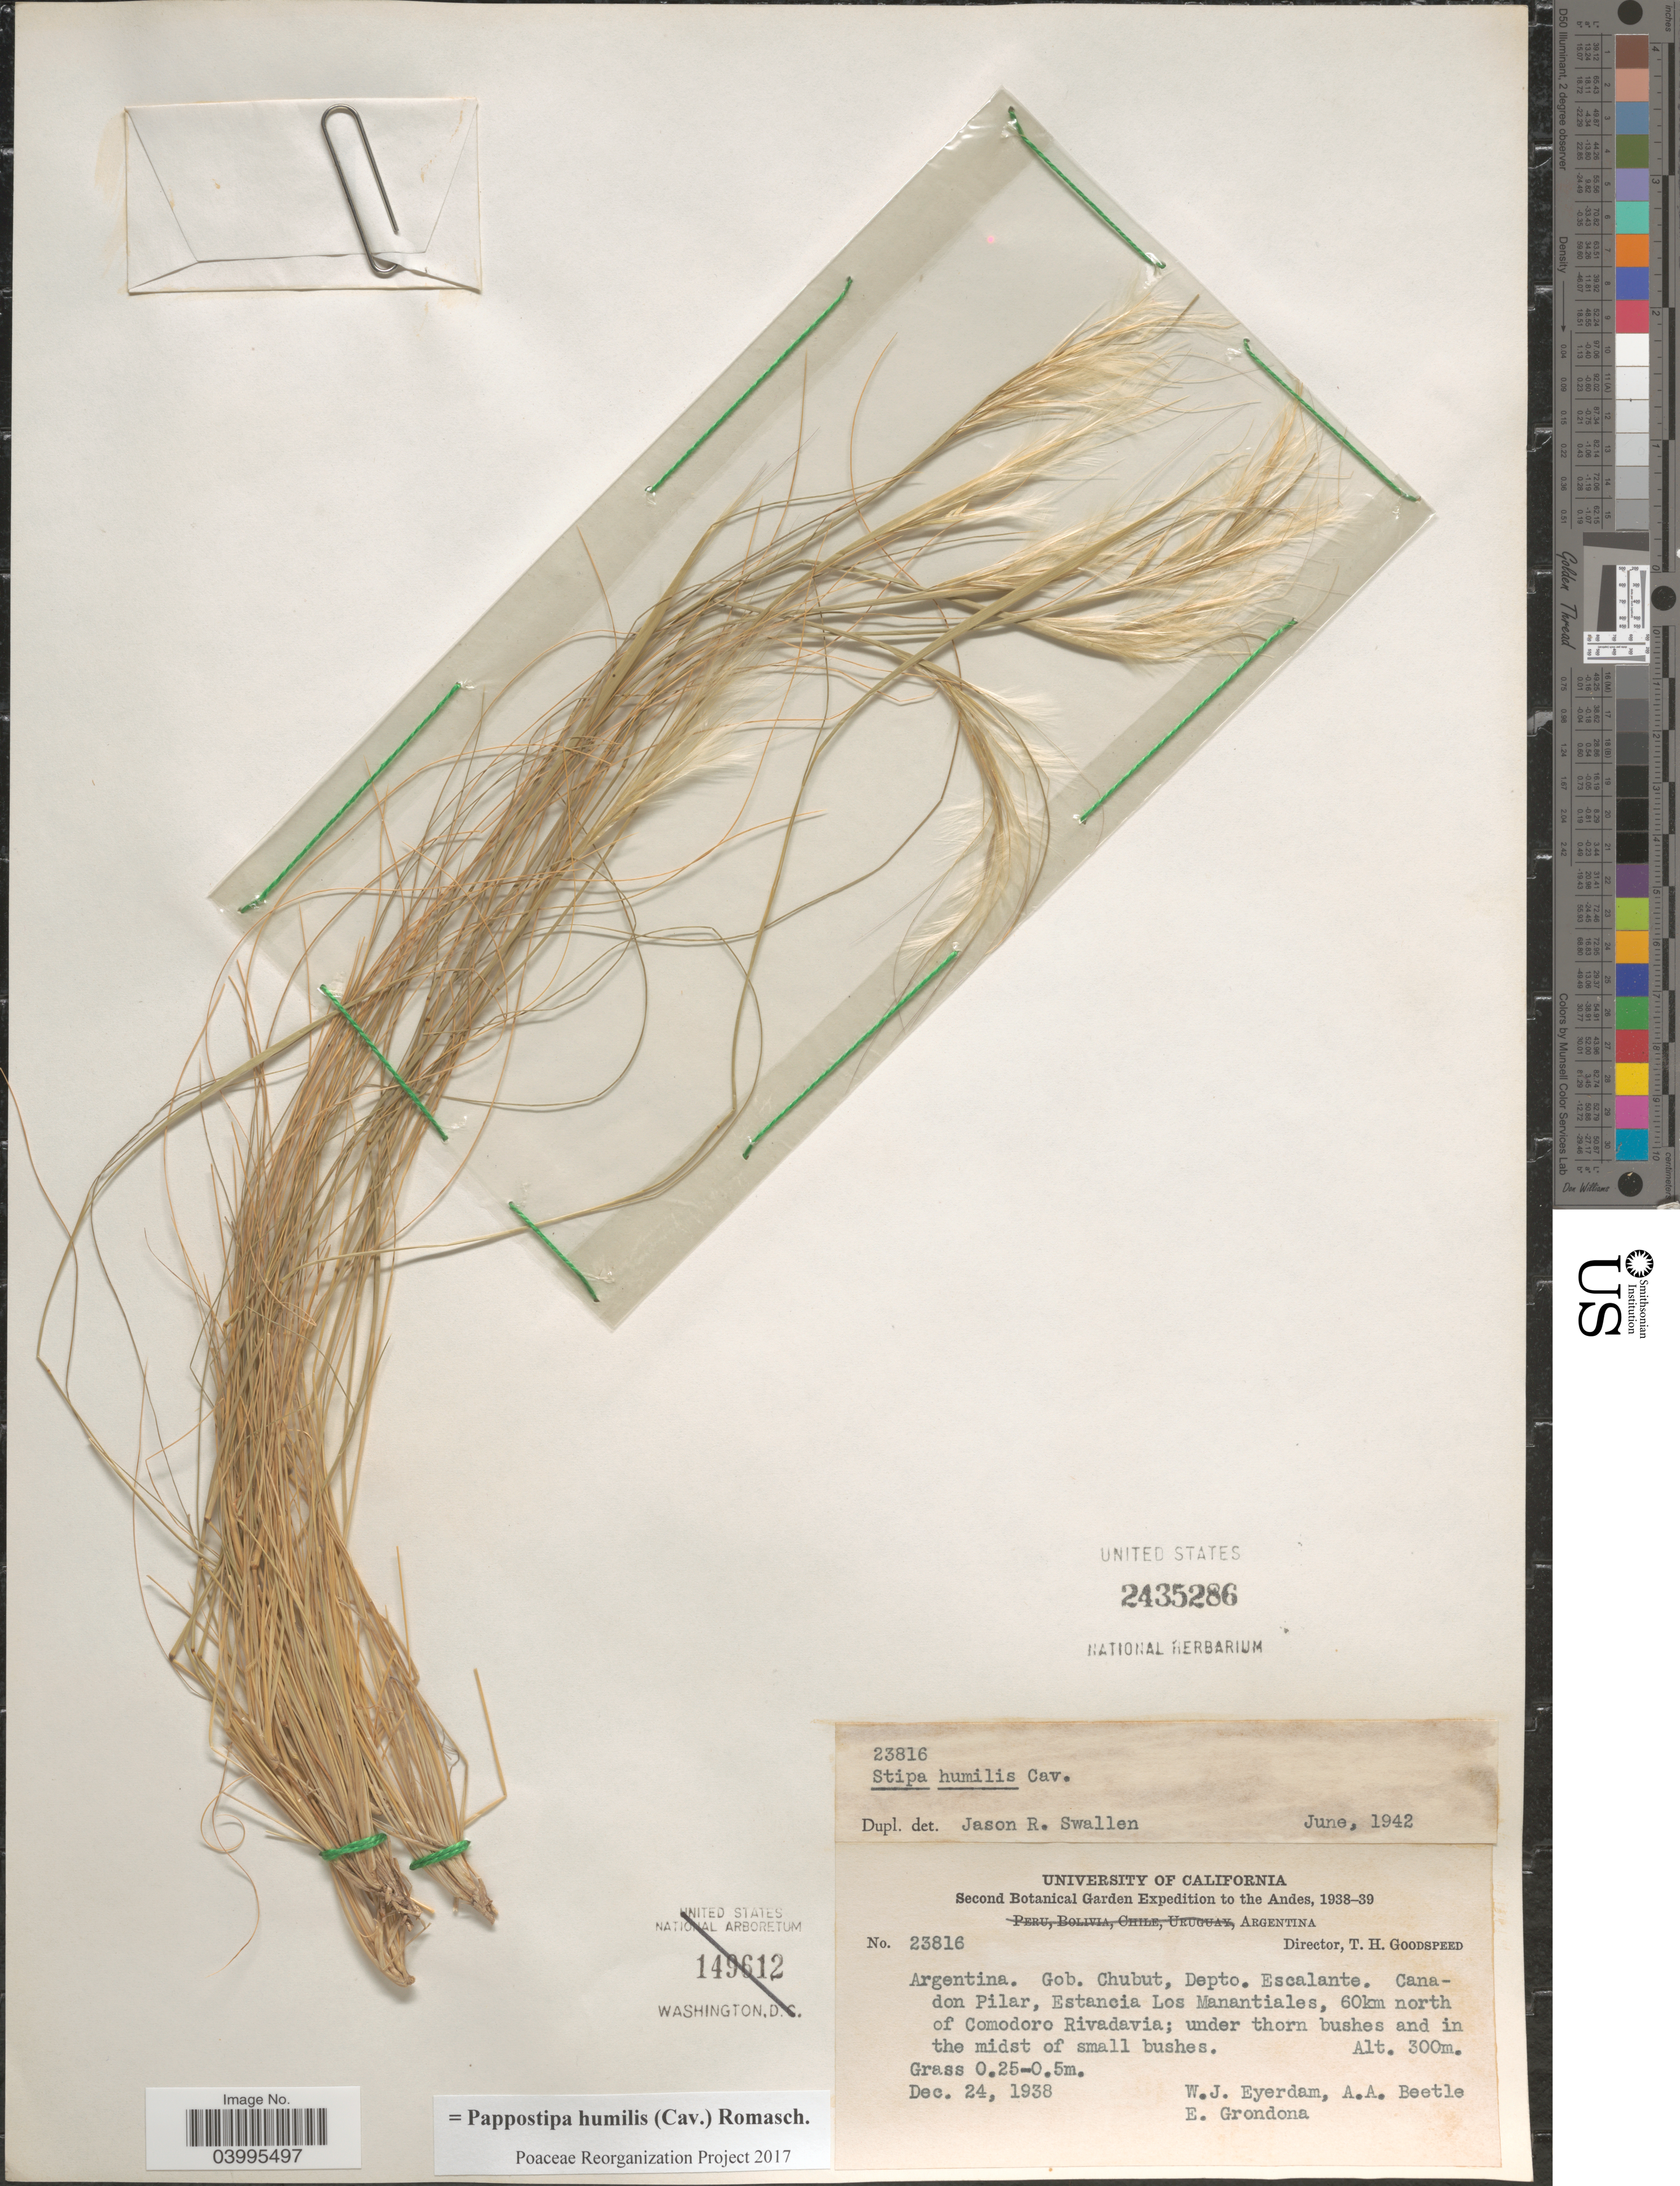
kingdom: Plantae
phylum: Tracheophyta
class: Liliopsida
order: Poales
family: Poaceae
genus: Pappostipa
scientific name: Pappostipa humilis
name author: (Cav.) Romasch.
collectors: W. J. Eyerdam, A. A. Beetle & E. Grondona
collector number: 23816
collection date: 1938-12-24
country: Argentina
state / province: Chubut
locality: Andes. Gob. Chubut, Depto. Escalante. Canadon Pilar, Estancia Los Manatiales, 60km north of Comodoro Rivadavia.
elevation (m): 300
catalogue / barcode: US 2435286